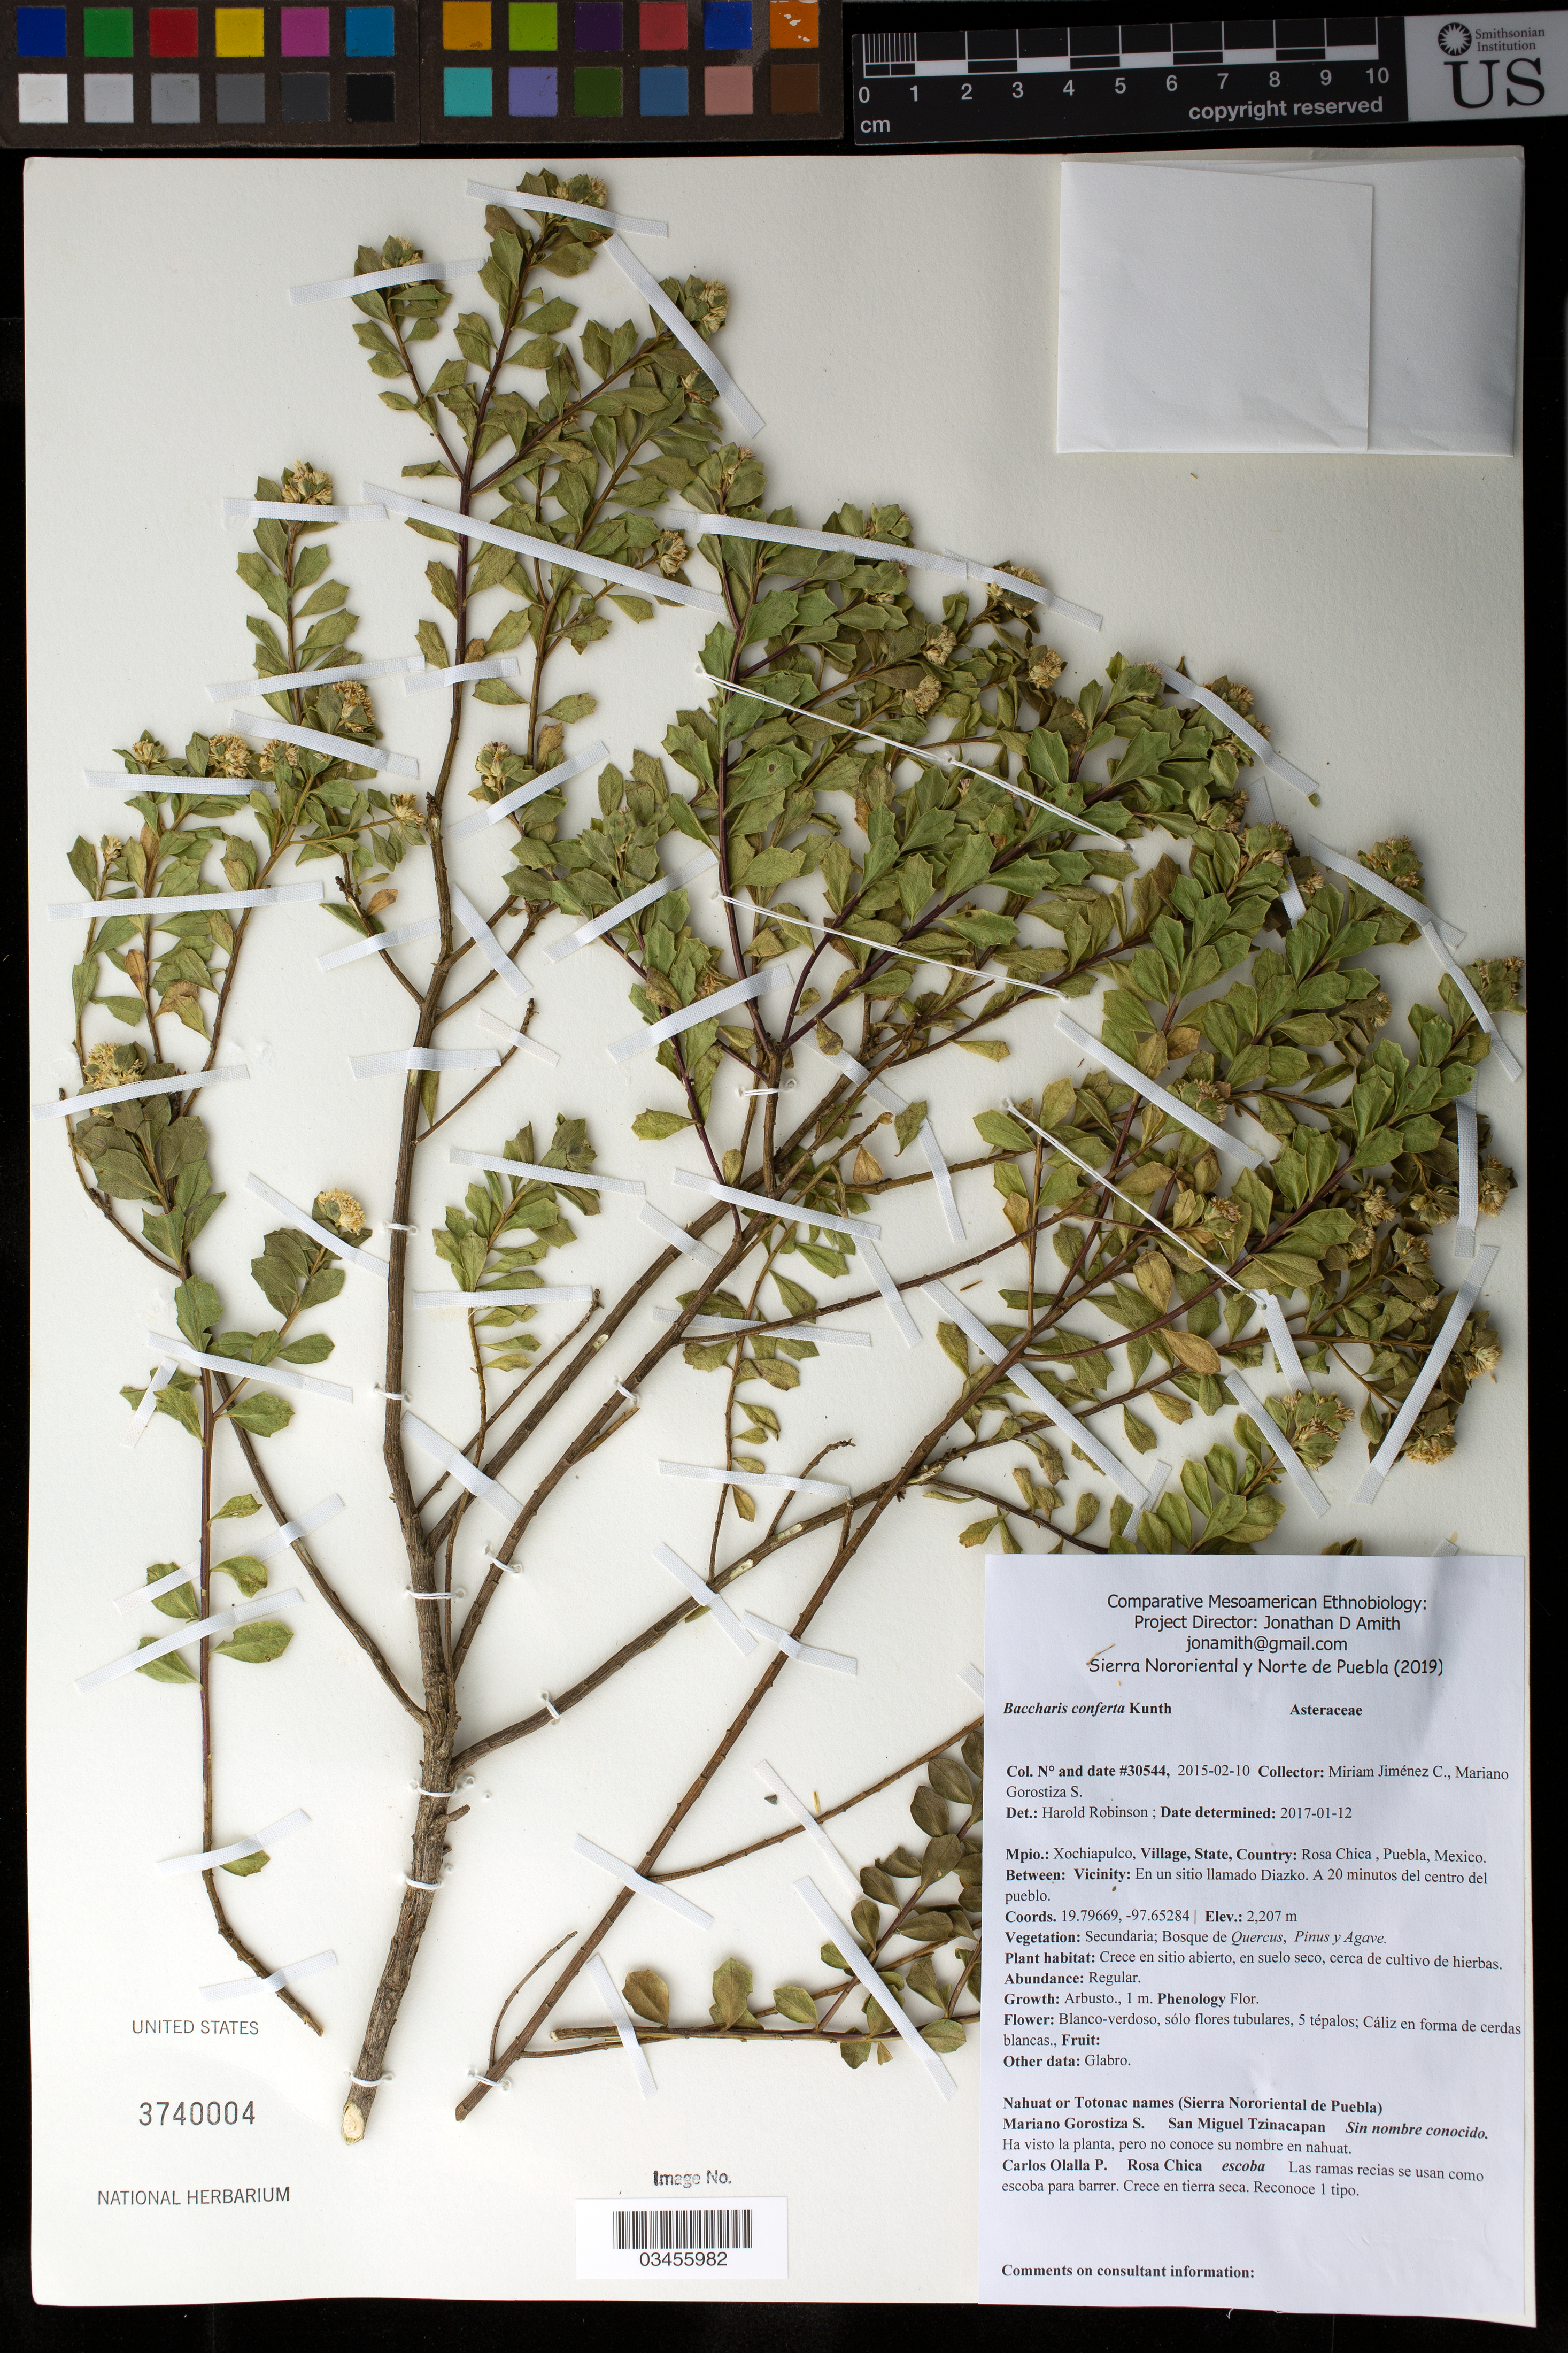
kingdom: Plantae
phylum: Tracheophyta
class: Magnoliopsida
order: Asterales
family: Asteraceae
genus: Baccharis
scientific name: Baccharis conferta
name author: Kunth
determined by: Robinson, Harold E., (US)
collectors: M. Jiménez Chimil & M. Gorostiza S.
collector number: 30544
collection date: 2015-02-10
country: México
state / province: Puebla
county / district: Xochiapulco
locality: PUEBLO: Rosa Chica; LOCALIDAD EXACTA: En un sitio llamado Diazko. A 20 minutos del centro del pueblo.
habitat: Bosque de Quercus, Pinus y Agave | En sitio abierto, en suelo seco, cerca de cultivo de hierbas.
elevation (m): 2207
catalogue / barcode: US 3740004